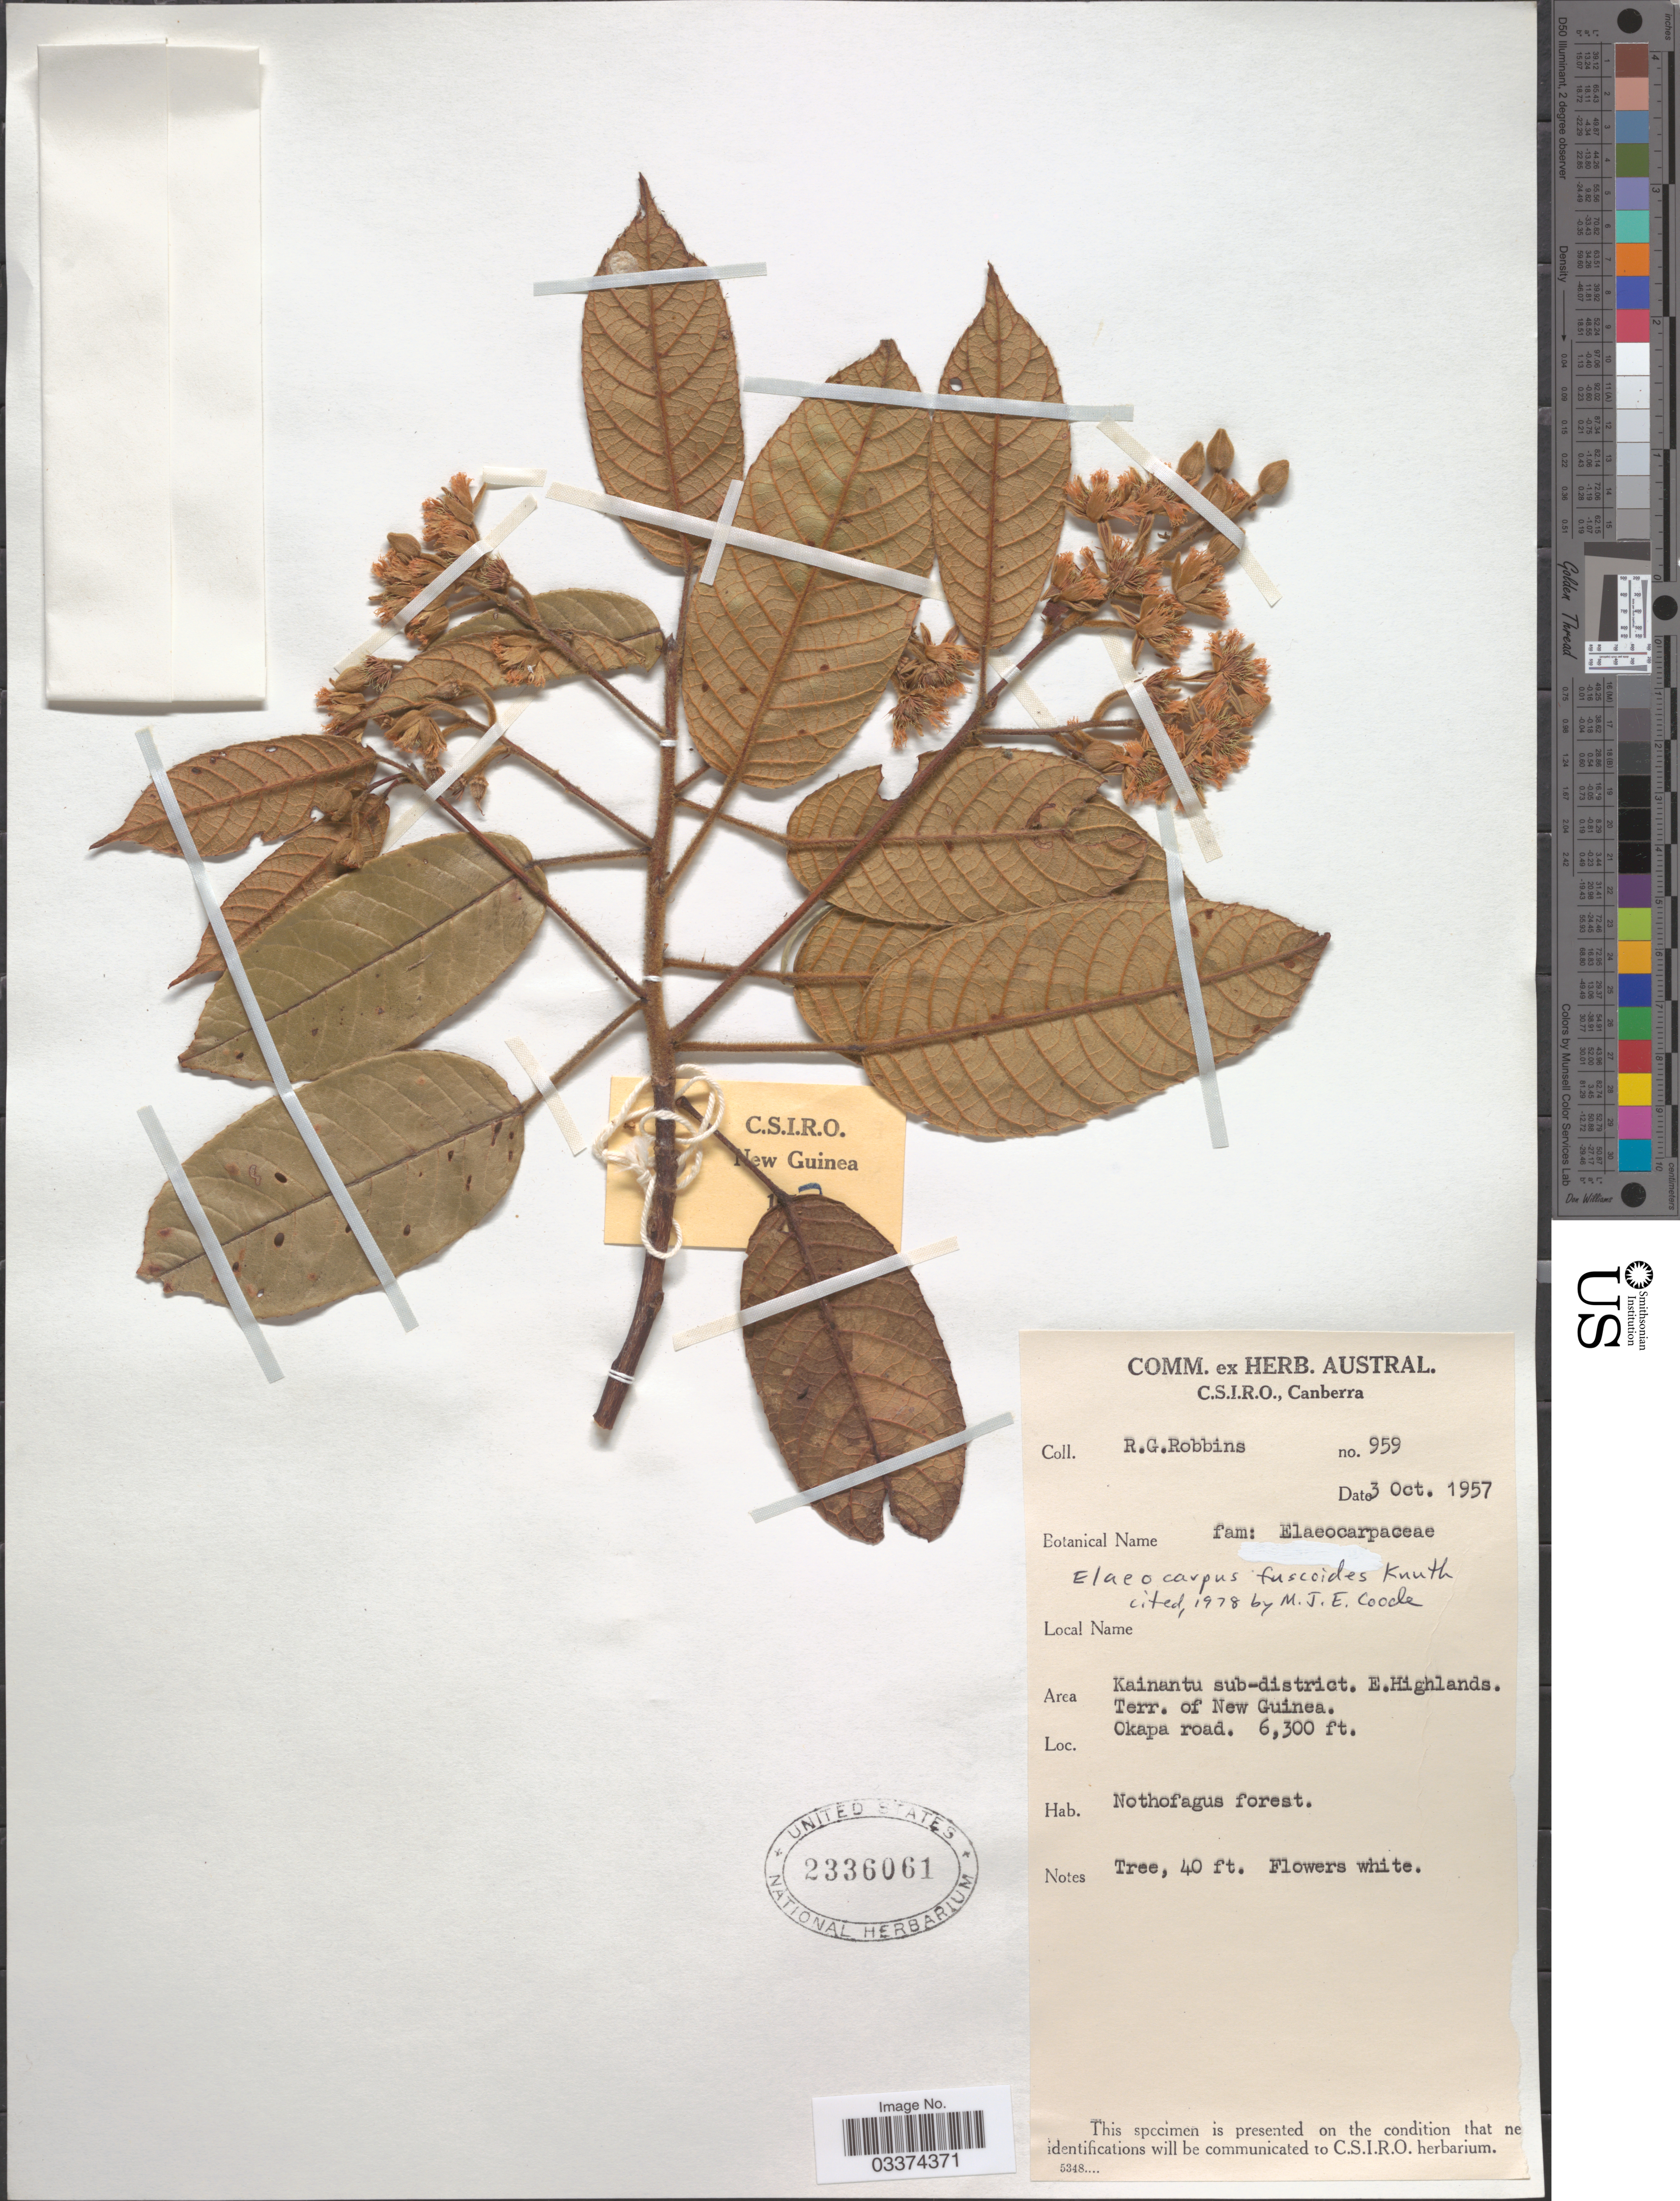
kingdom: Plantae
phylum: Tracheophyta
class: Magnoliopsida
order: Oxalidales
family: Elaeocarpaceae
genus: Elaeocarpus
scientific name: Elaeocarpus fuscoides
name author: R. Knuth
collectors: R. Robbins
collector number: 959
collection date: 1957-10-03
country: Papua New Guinea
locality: Kainantu sub-district, E. Highlands. Terr. of New Guinea, Okapa road.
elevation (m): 1920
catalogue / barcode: US 2336061